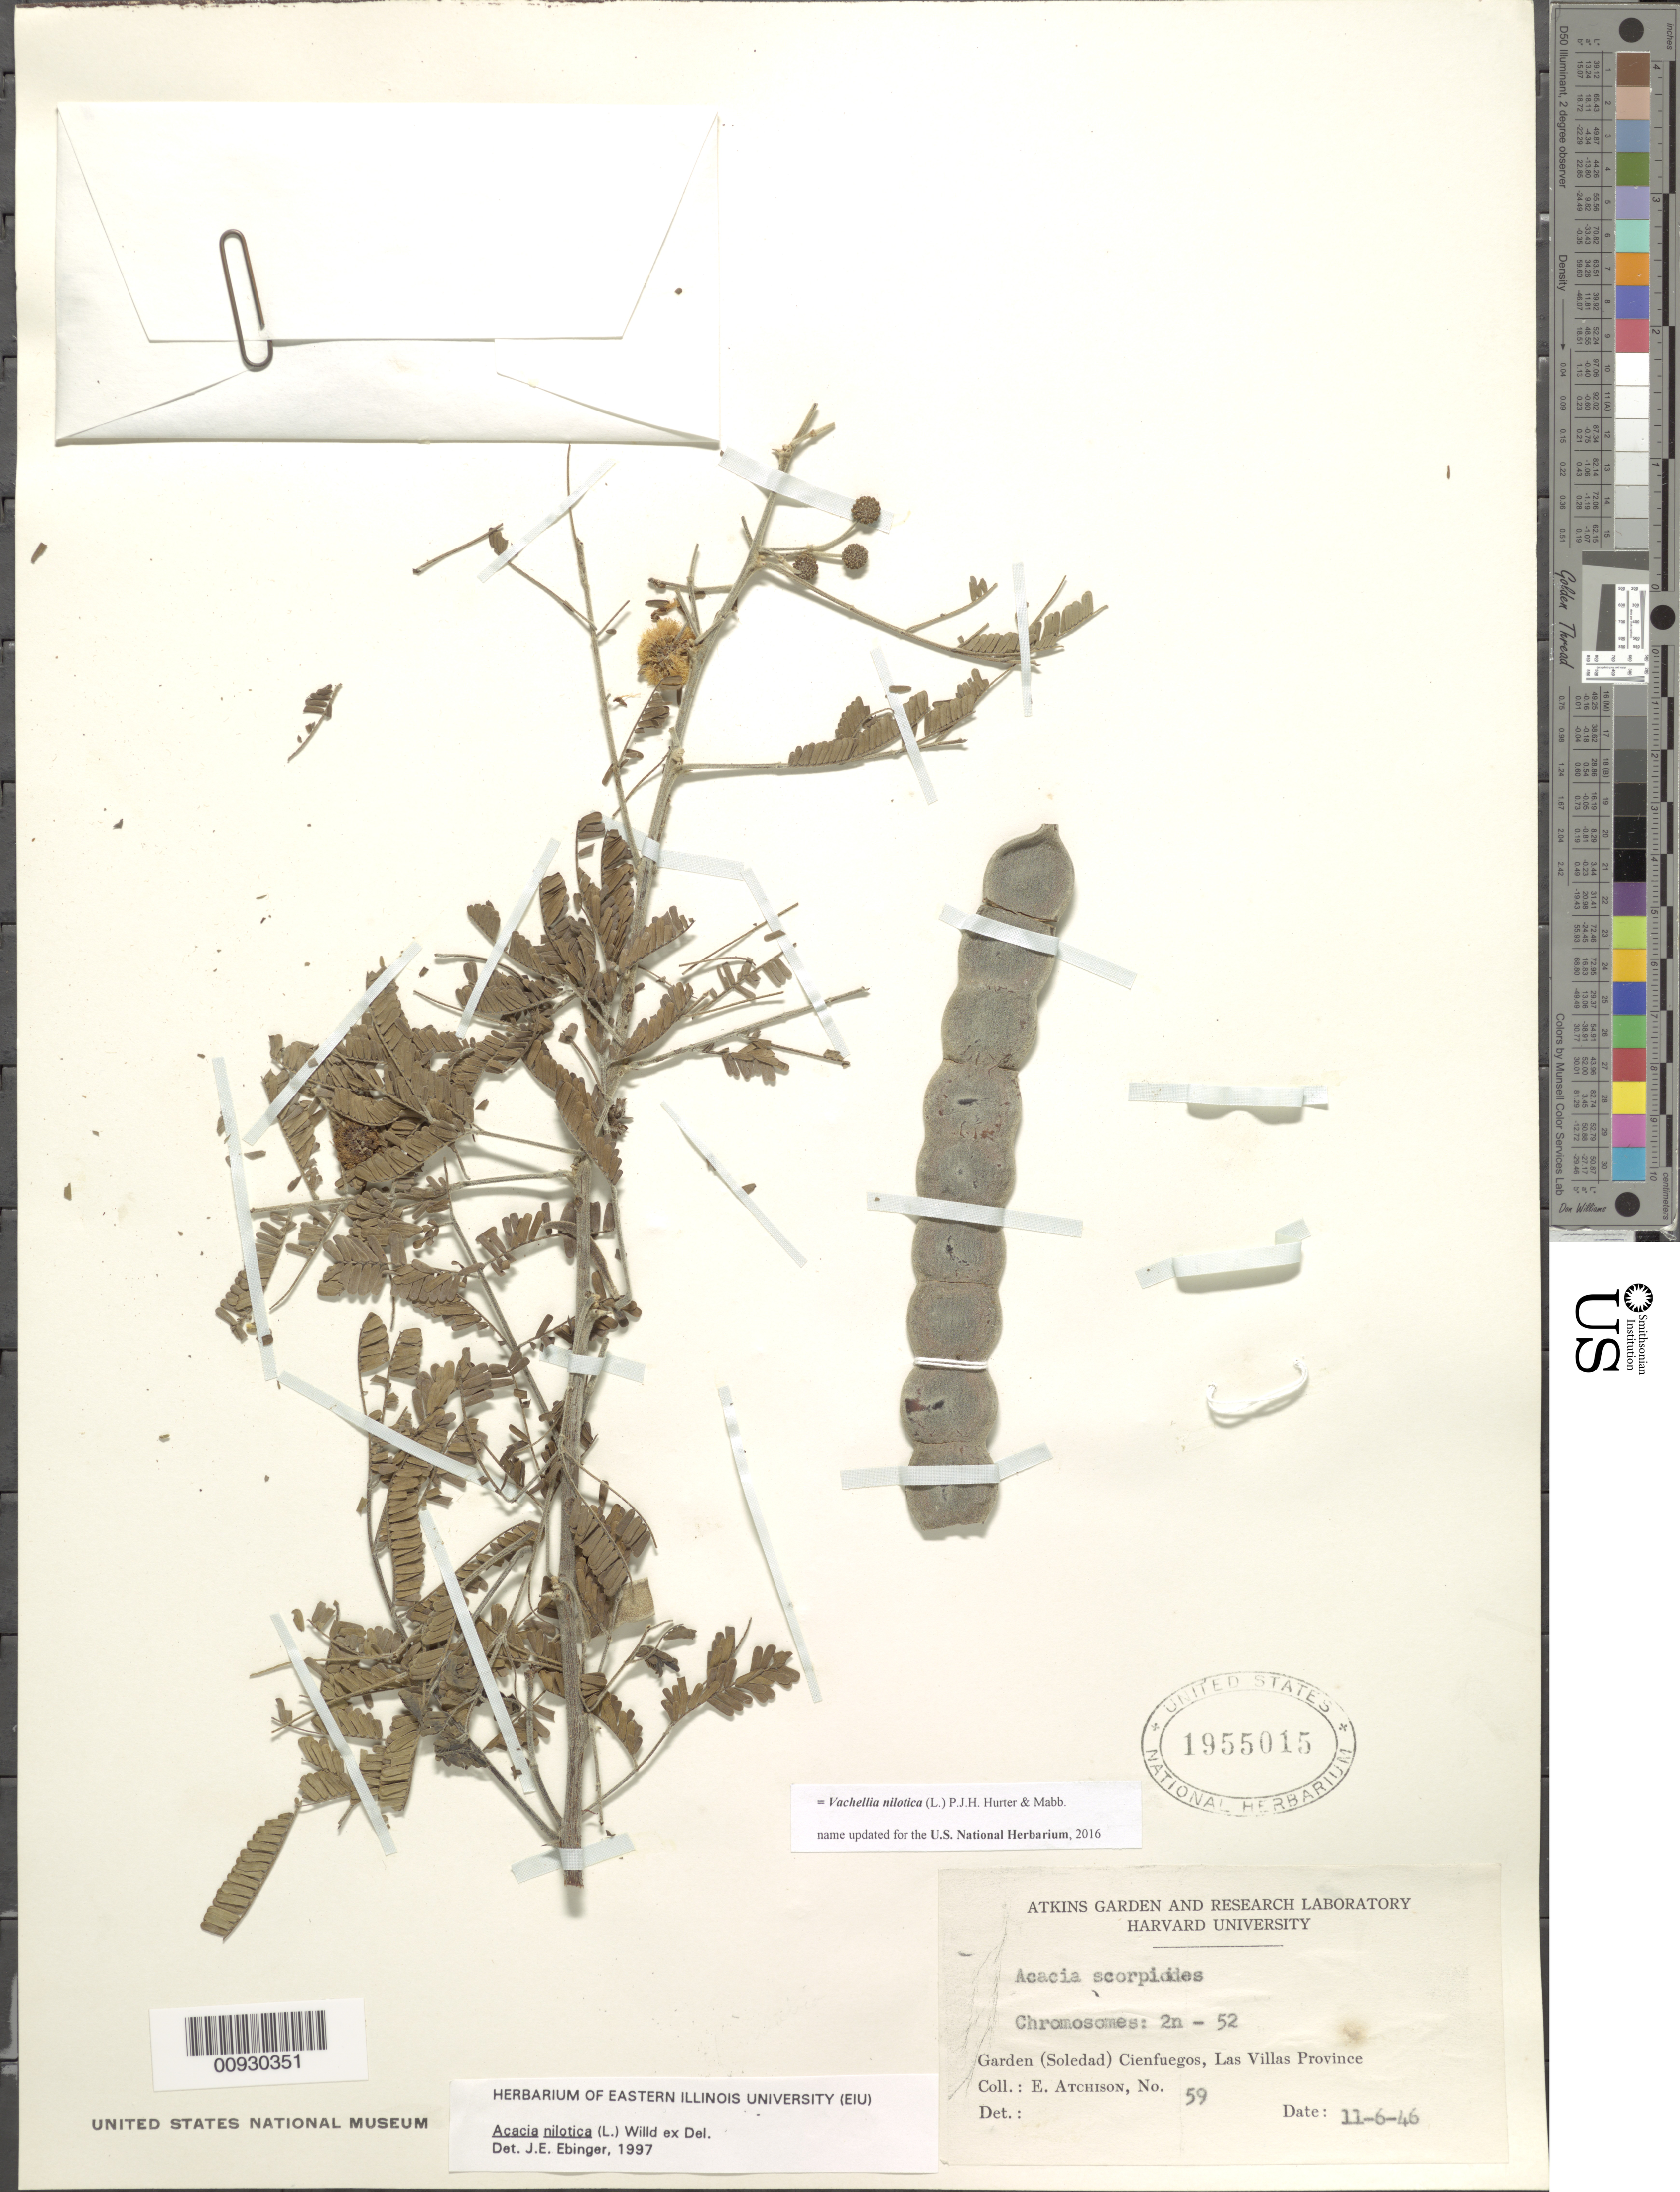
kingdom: Plantae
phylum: Tracheophyta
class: Magnoliopsida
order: Fabales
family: Fabaceae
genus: Vachellia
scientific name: Vachellia nilotica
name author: (L.) P.J.H. Hurter & Mabb.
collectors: E. Atchison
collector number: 59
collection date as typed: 06 Nov 1946 or 11 Jun 1946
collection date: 1946-06-11 or 1946-11-06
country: Cuba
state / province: Cienfuegos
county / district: Cienfuegos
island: Cuba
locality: Garden (Soledad) Cienfuegos, Las Villas Province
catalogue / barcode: US 1955015